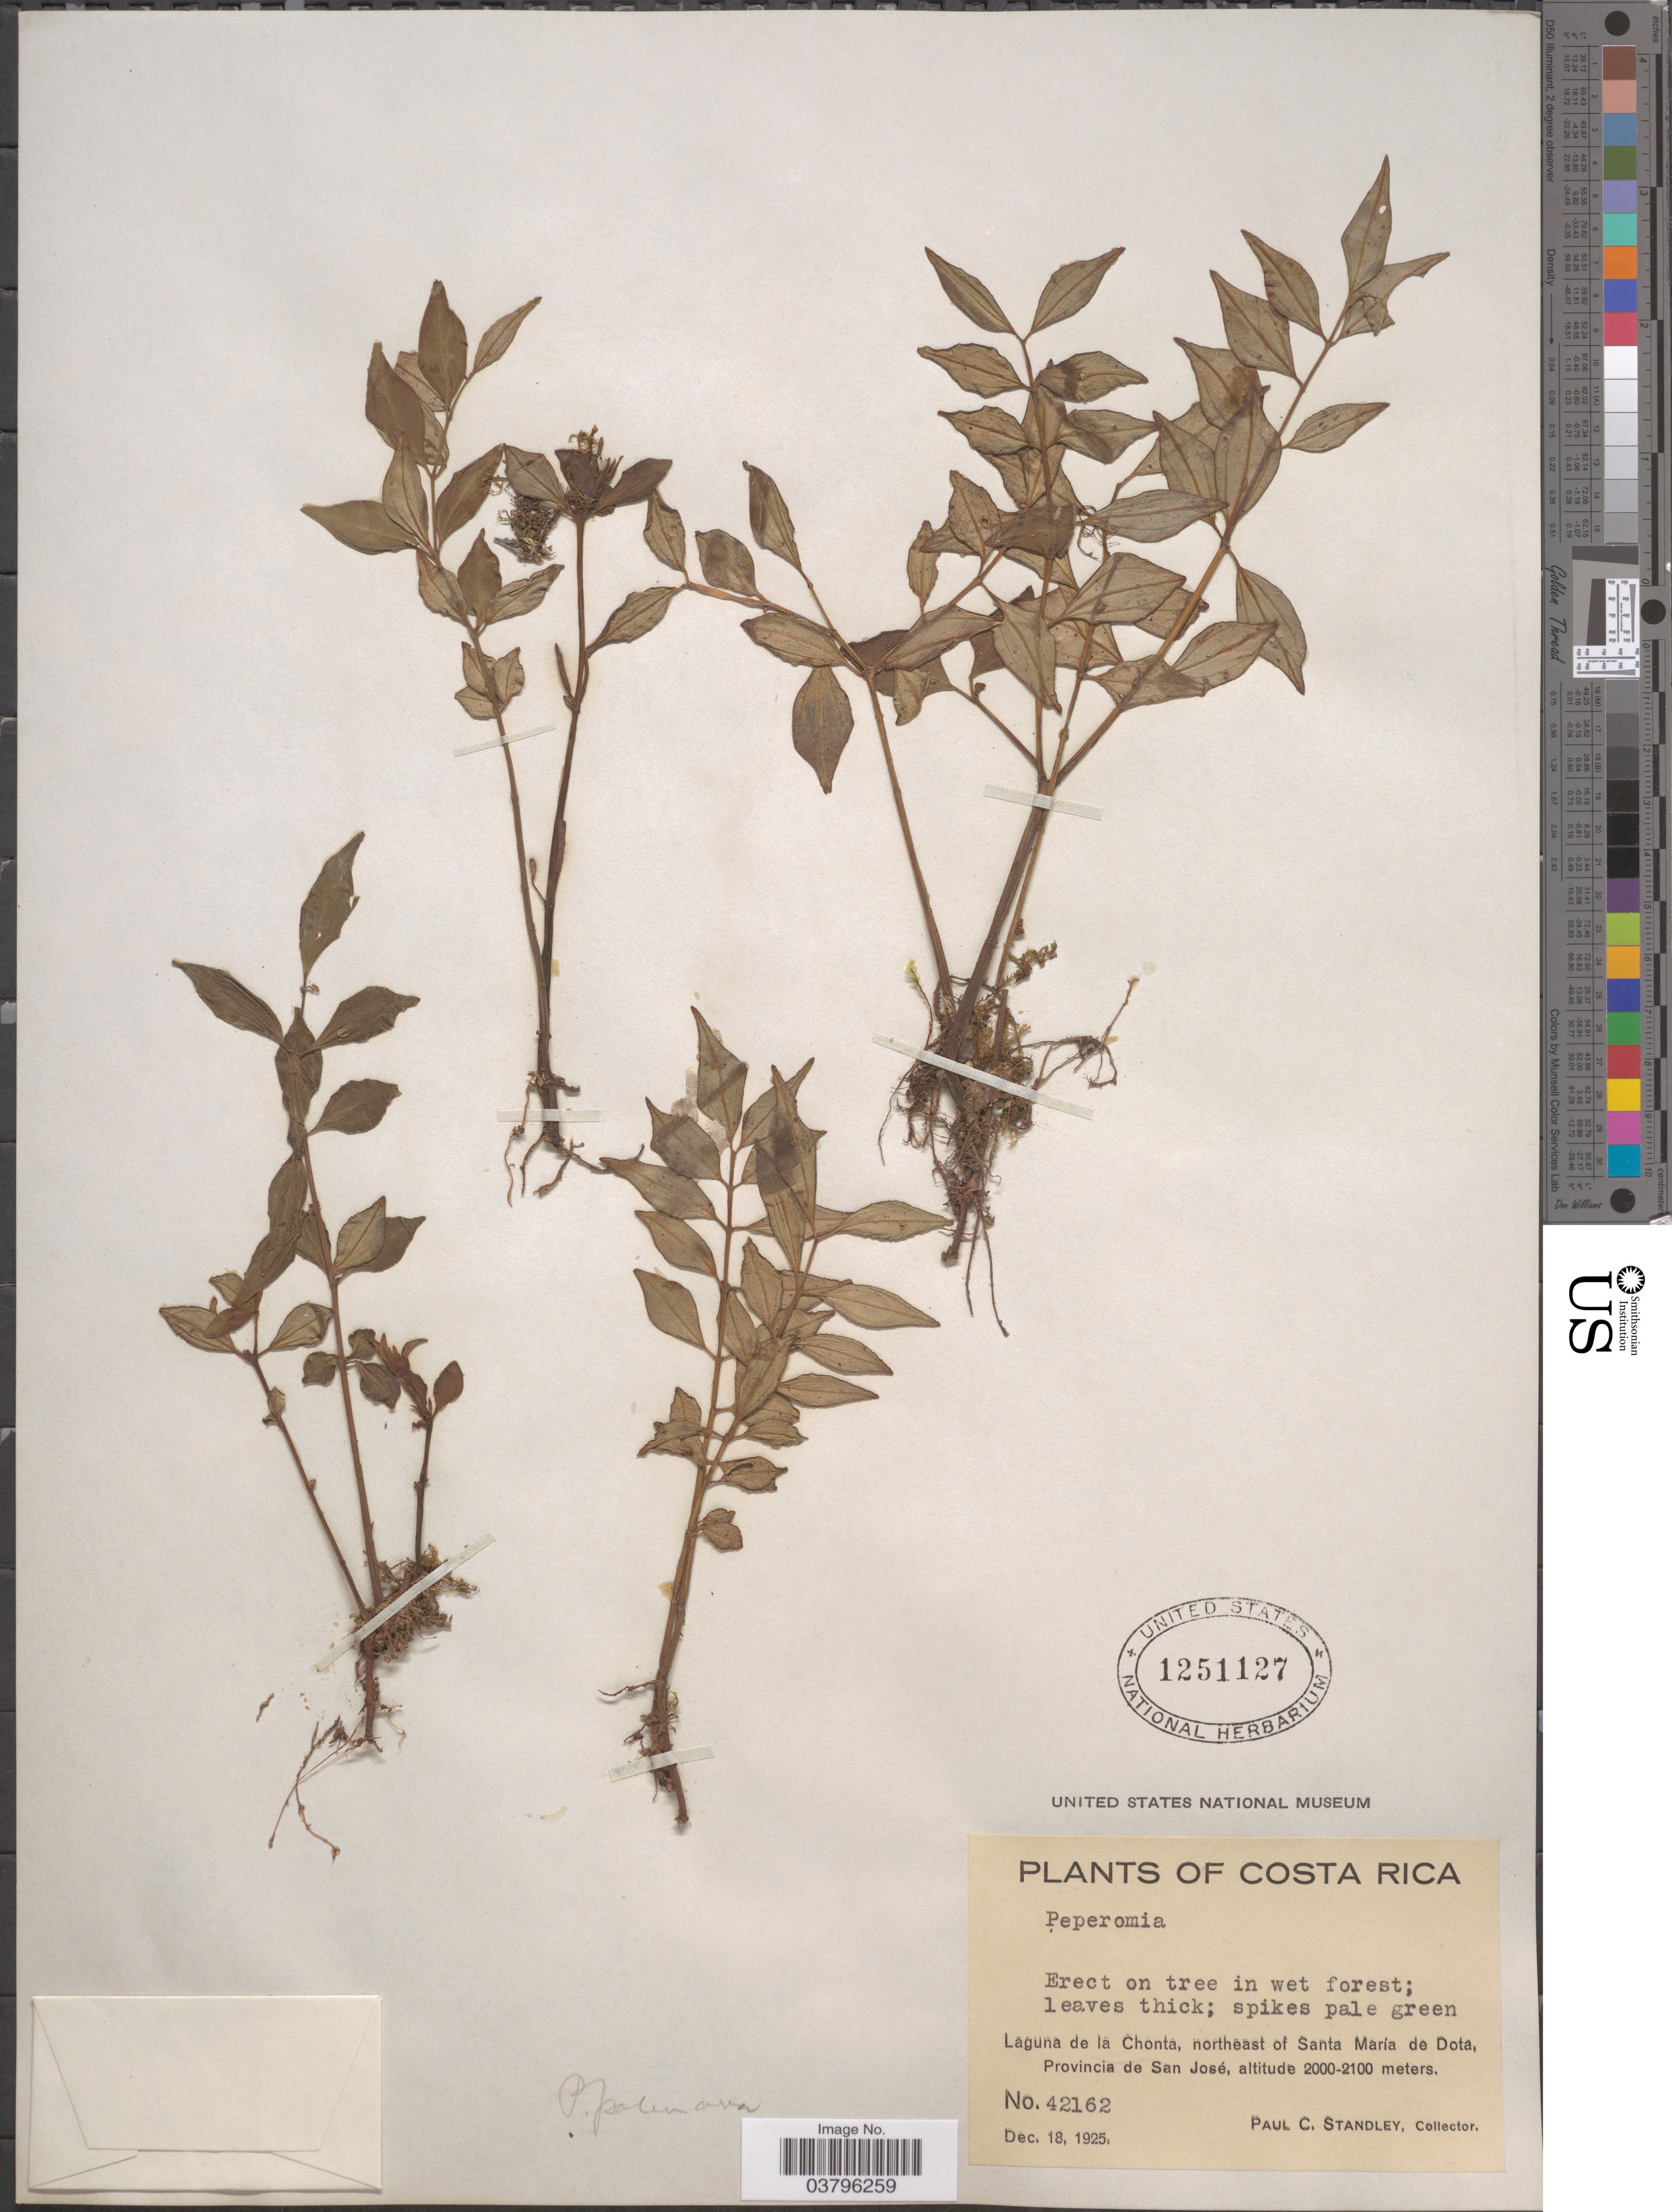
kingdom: Plantae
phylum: Tracheophyta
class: Magnoliopsida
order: Piperales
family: Piperaceae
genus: Peperomia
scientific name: Peperomia palmana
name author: C. DC.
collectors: P. C. Standley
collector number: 42162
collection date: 1925-12-18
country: Costa Rica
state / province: San José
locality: Laguna de la Chonta, northeast of Santa Maria de Dota.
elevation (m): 2000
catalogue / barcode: US 1251127